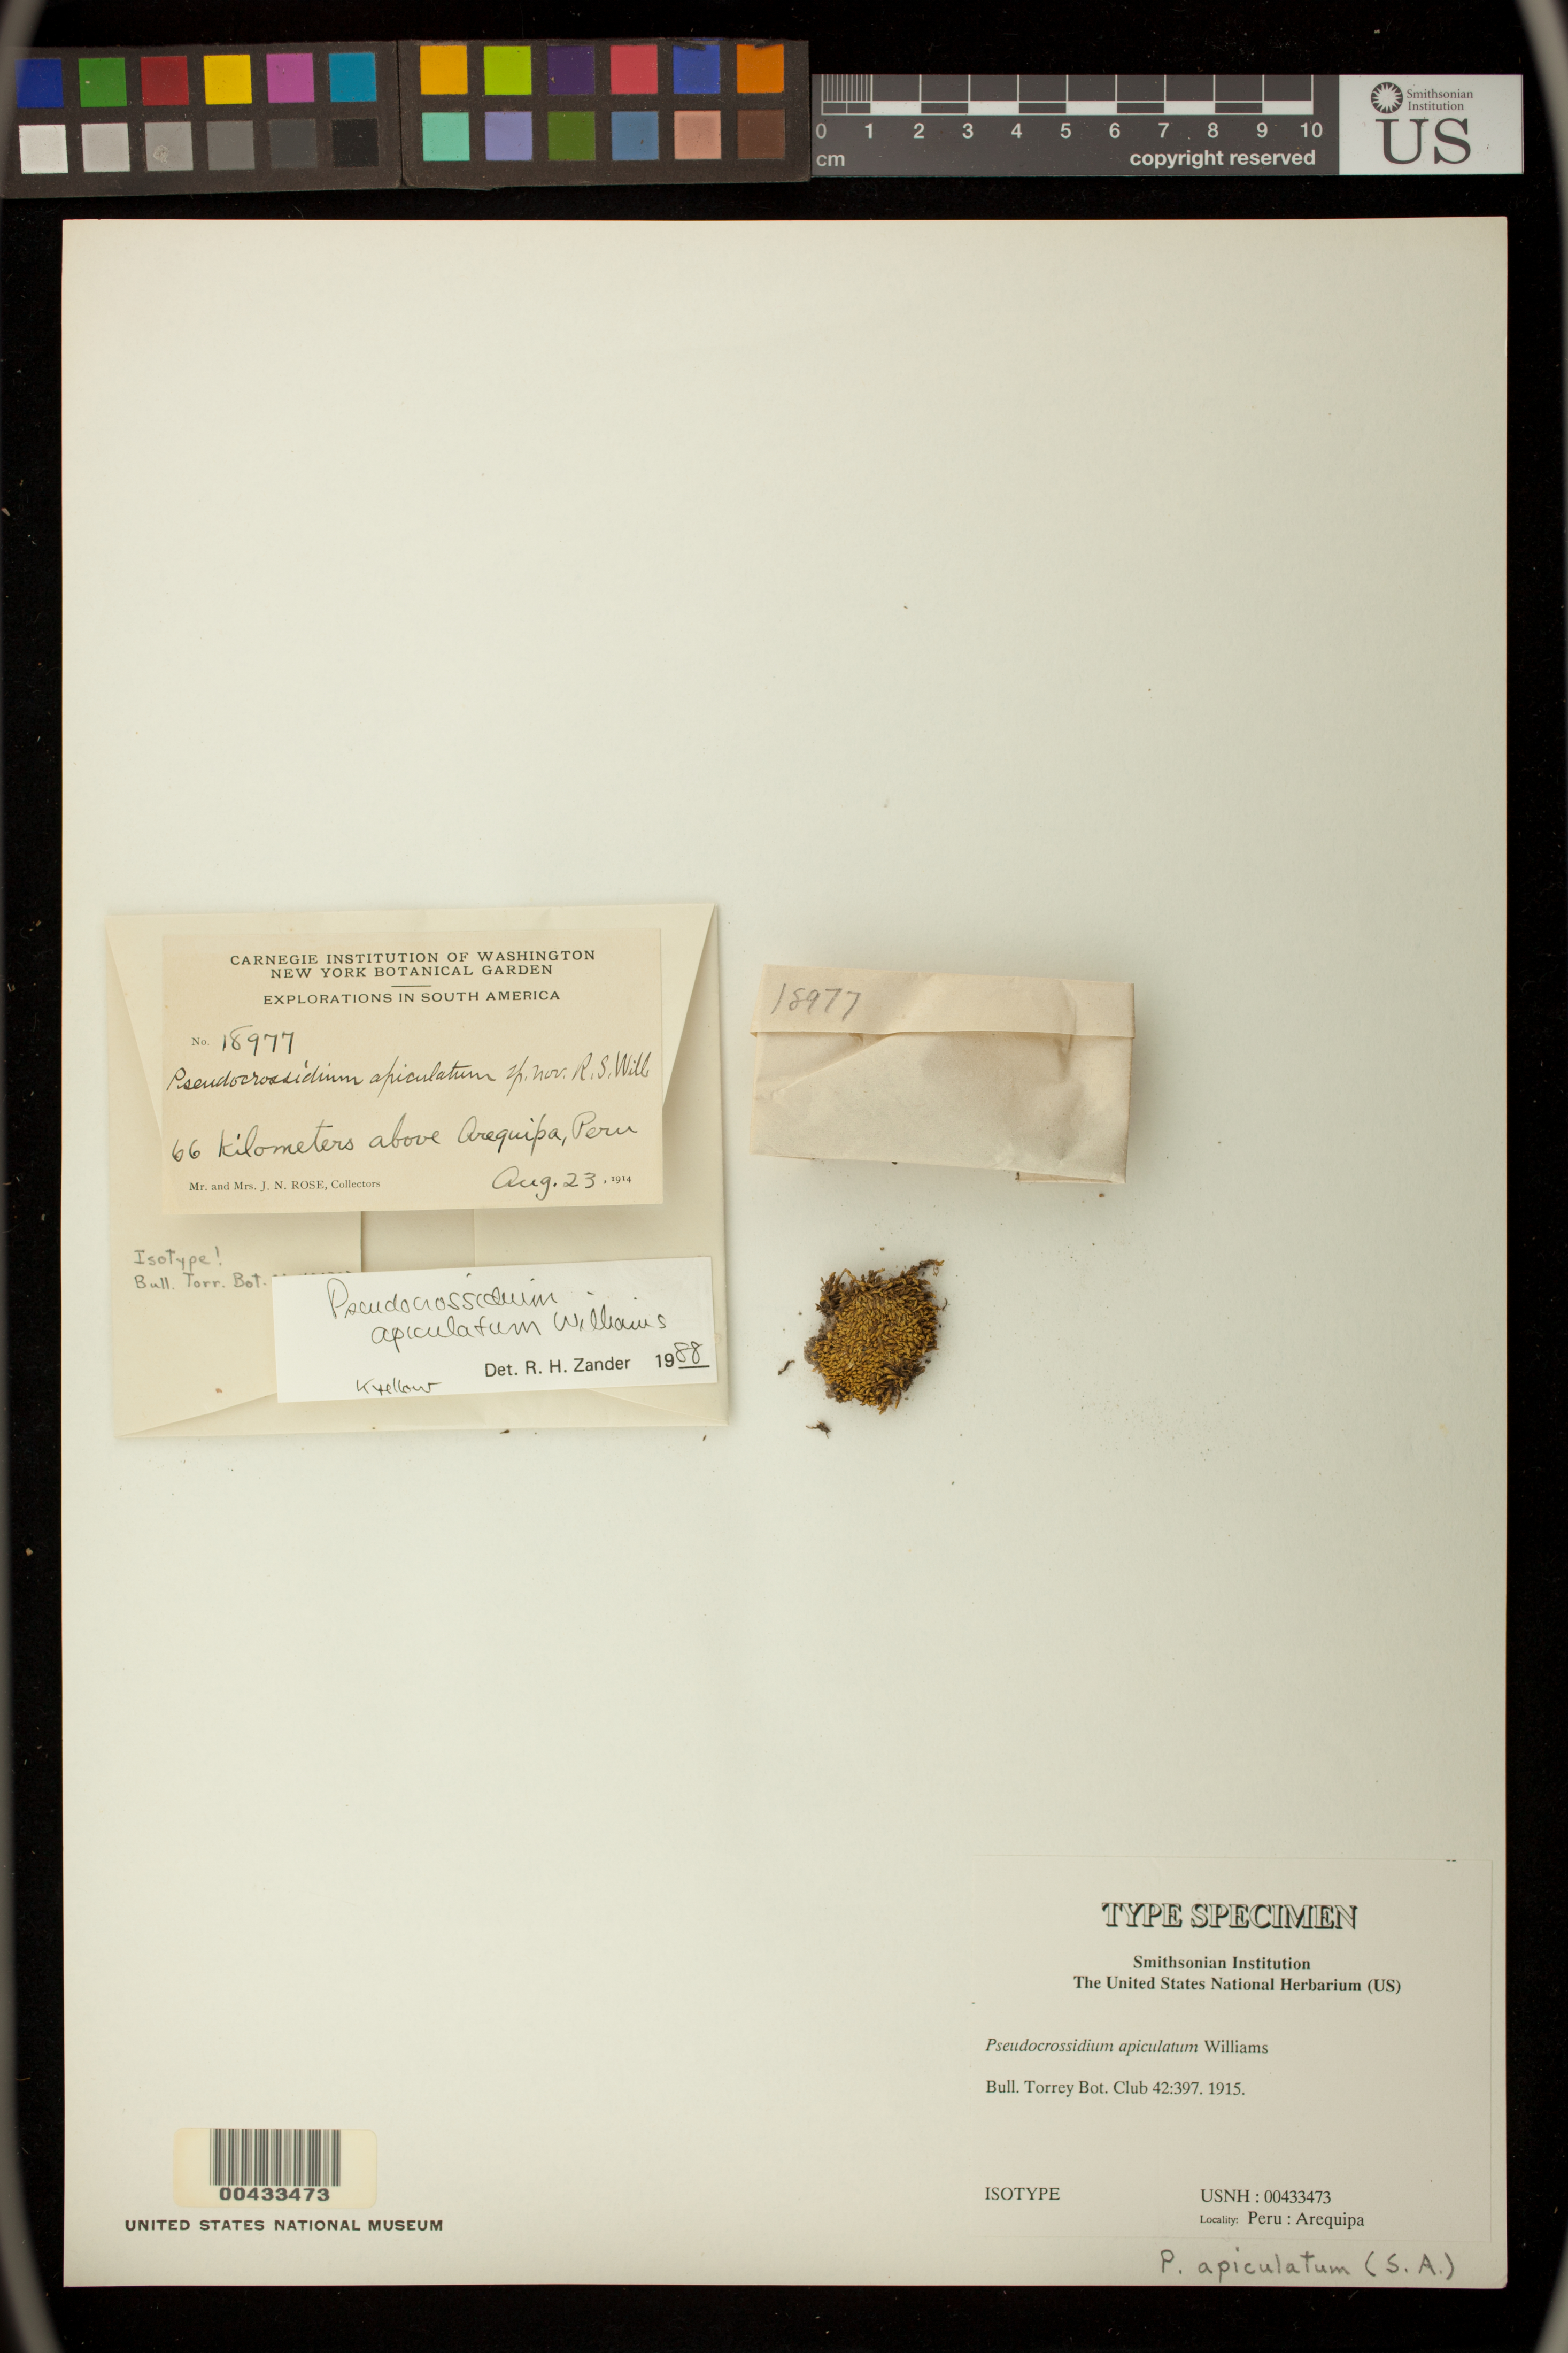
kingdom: Plantae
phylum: Bryophyta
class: Bryopsida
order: Pottiales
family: Pottiaceae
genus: Pseudocrossidium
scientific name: Pseudocrossidium apiculatum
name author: R.S. Williams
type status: Isotype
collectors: J. N. Rose & J. N. Rose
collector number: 18977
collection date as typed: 23 Aug 1914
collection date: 1914-08-23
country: Peru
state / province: Arequipa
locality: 66 km above Arequipa